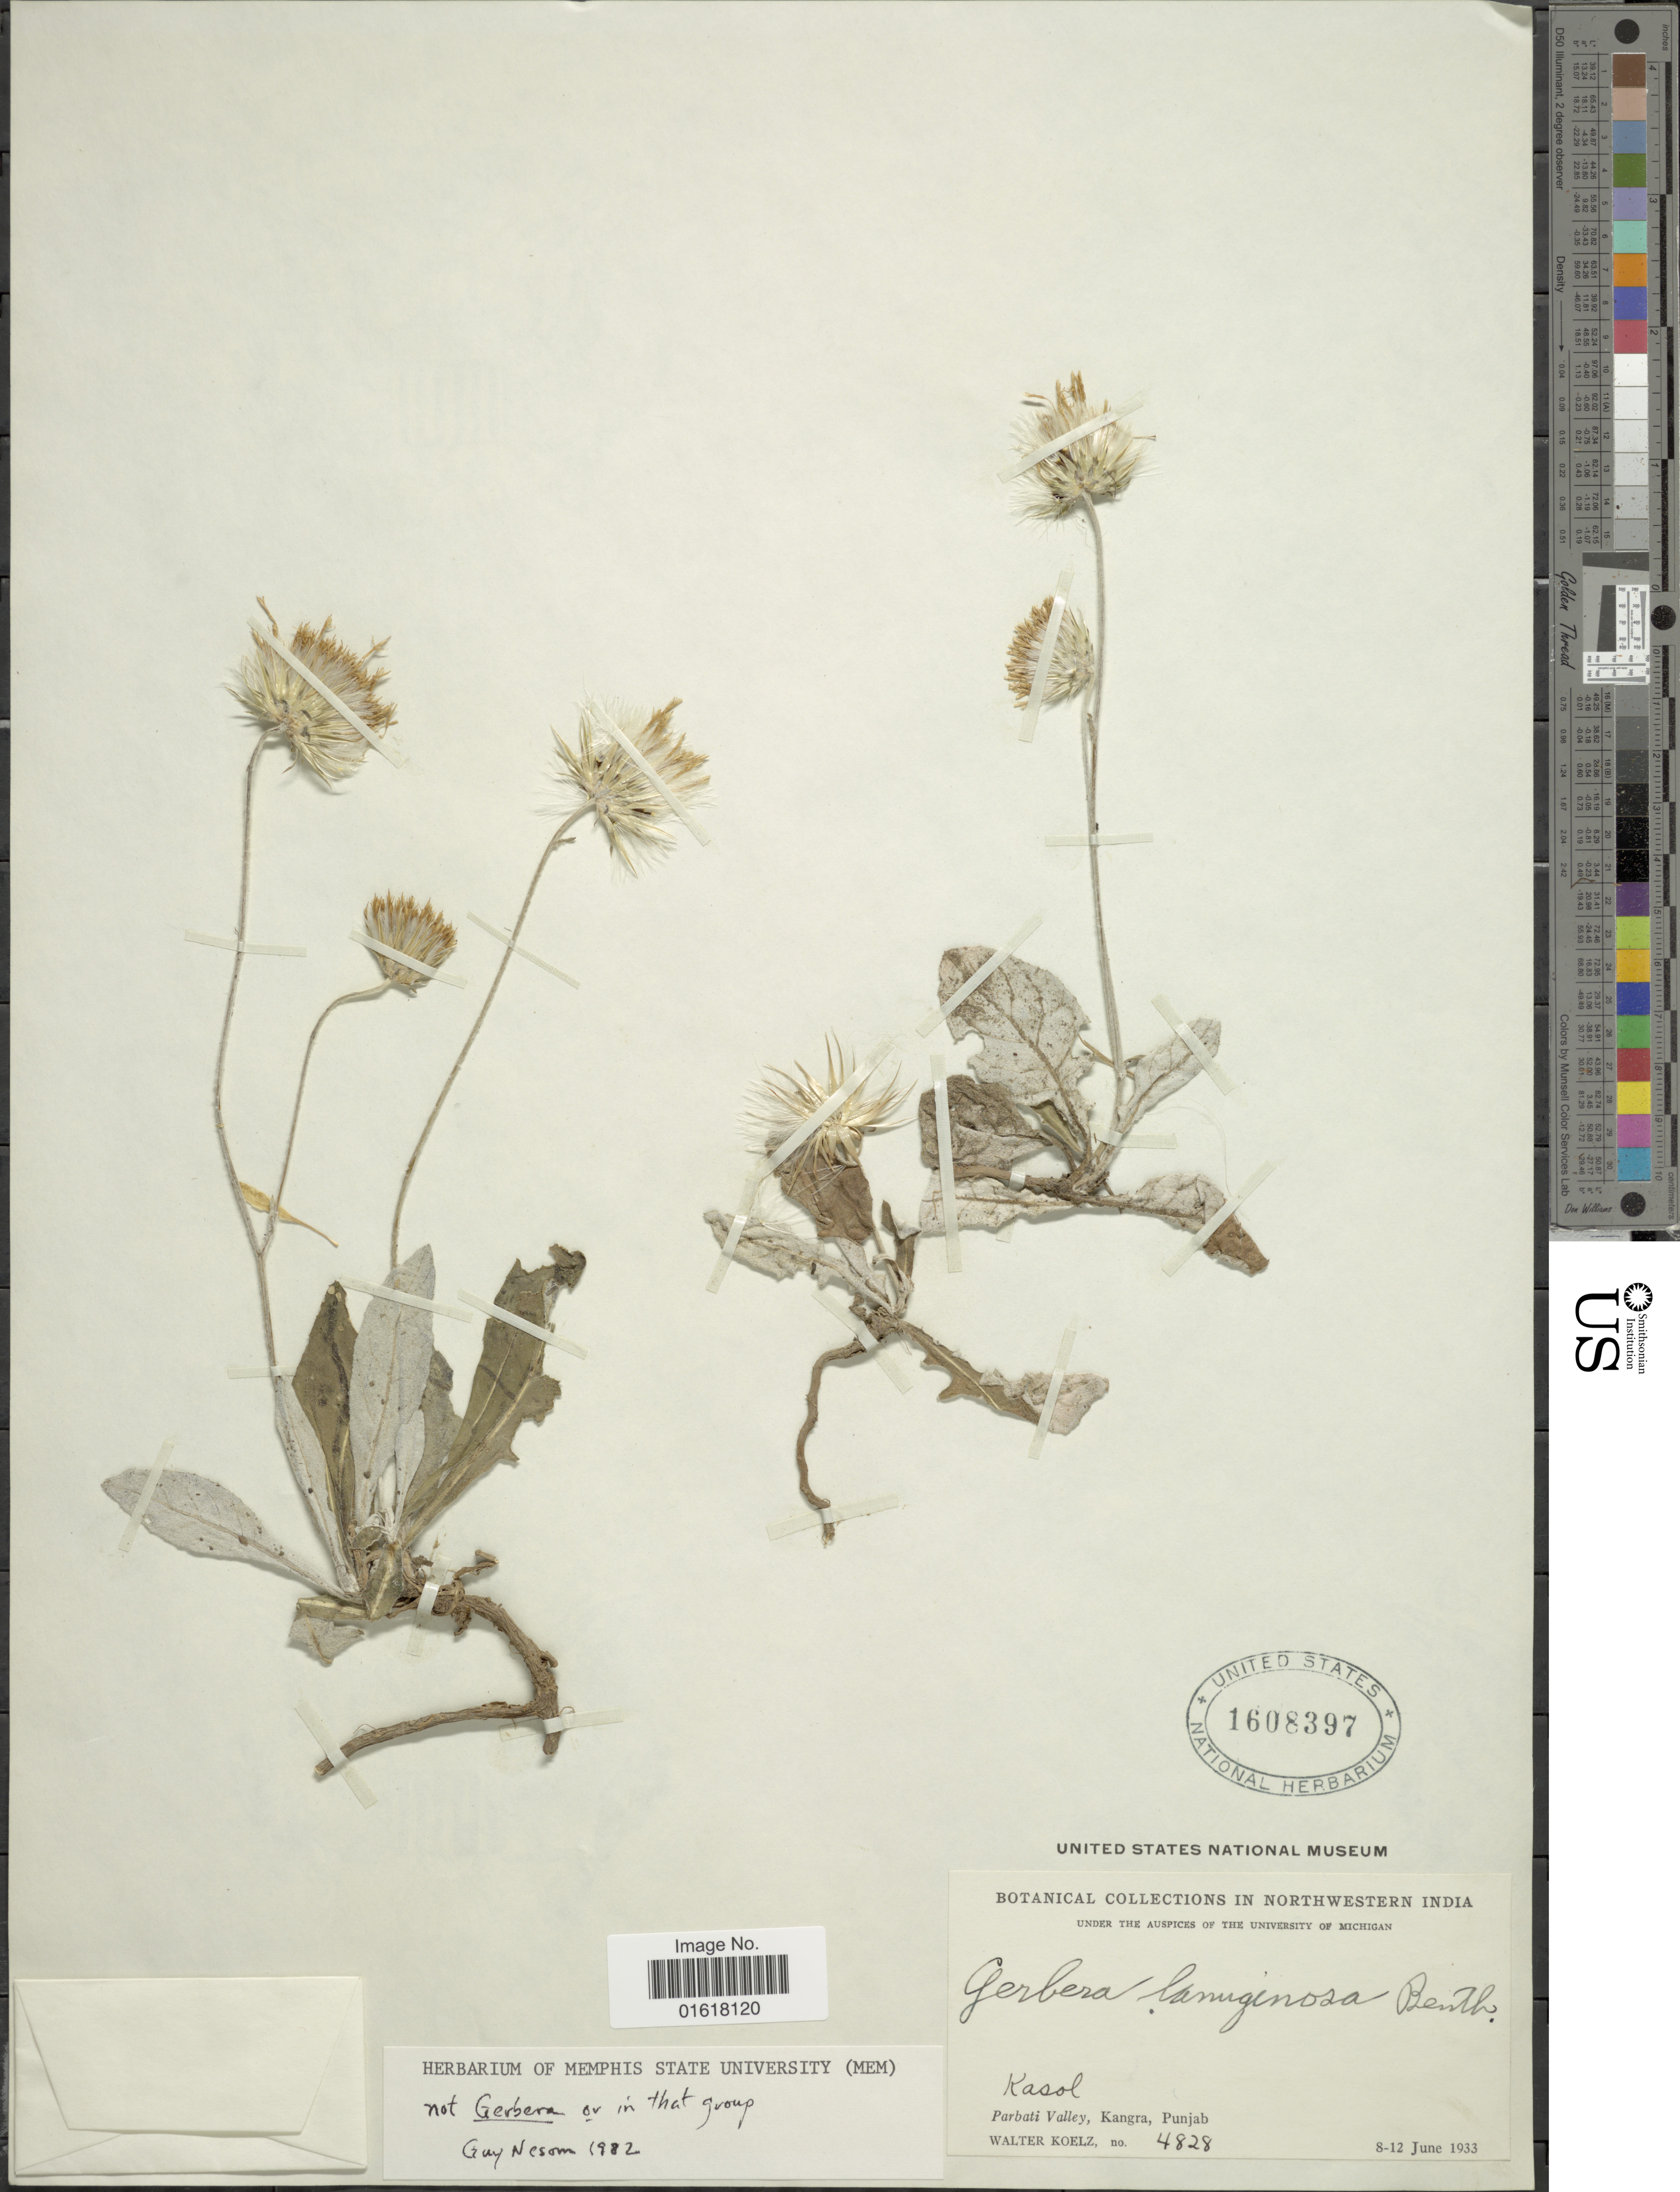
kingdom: Plantae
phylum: Tracheophyta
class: Magnoliopsida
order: Asterales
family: Asteraceae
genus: Gerbera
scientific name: Gerbera gossypina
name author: (Royle) Beauverd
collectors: W. N. Koelz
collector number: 4828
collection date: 1933-06-08/1933-06-12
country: India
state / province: Himachal Pradesh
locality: Northwestern India. Kasol. Parbati Valley, Kangra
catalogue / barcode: US 1608397